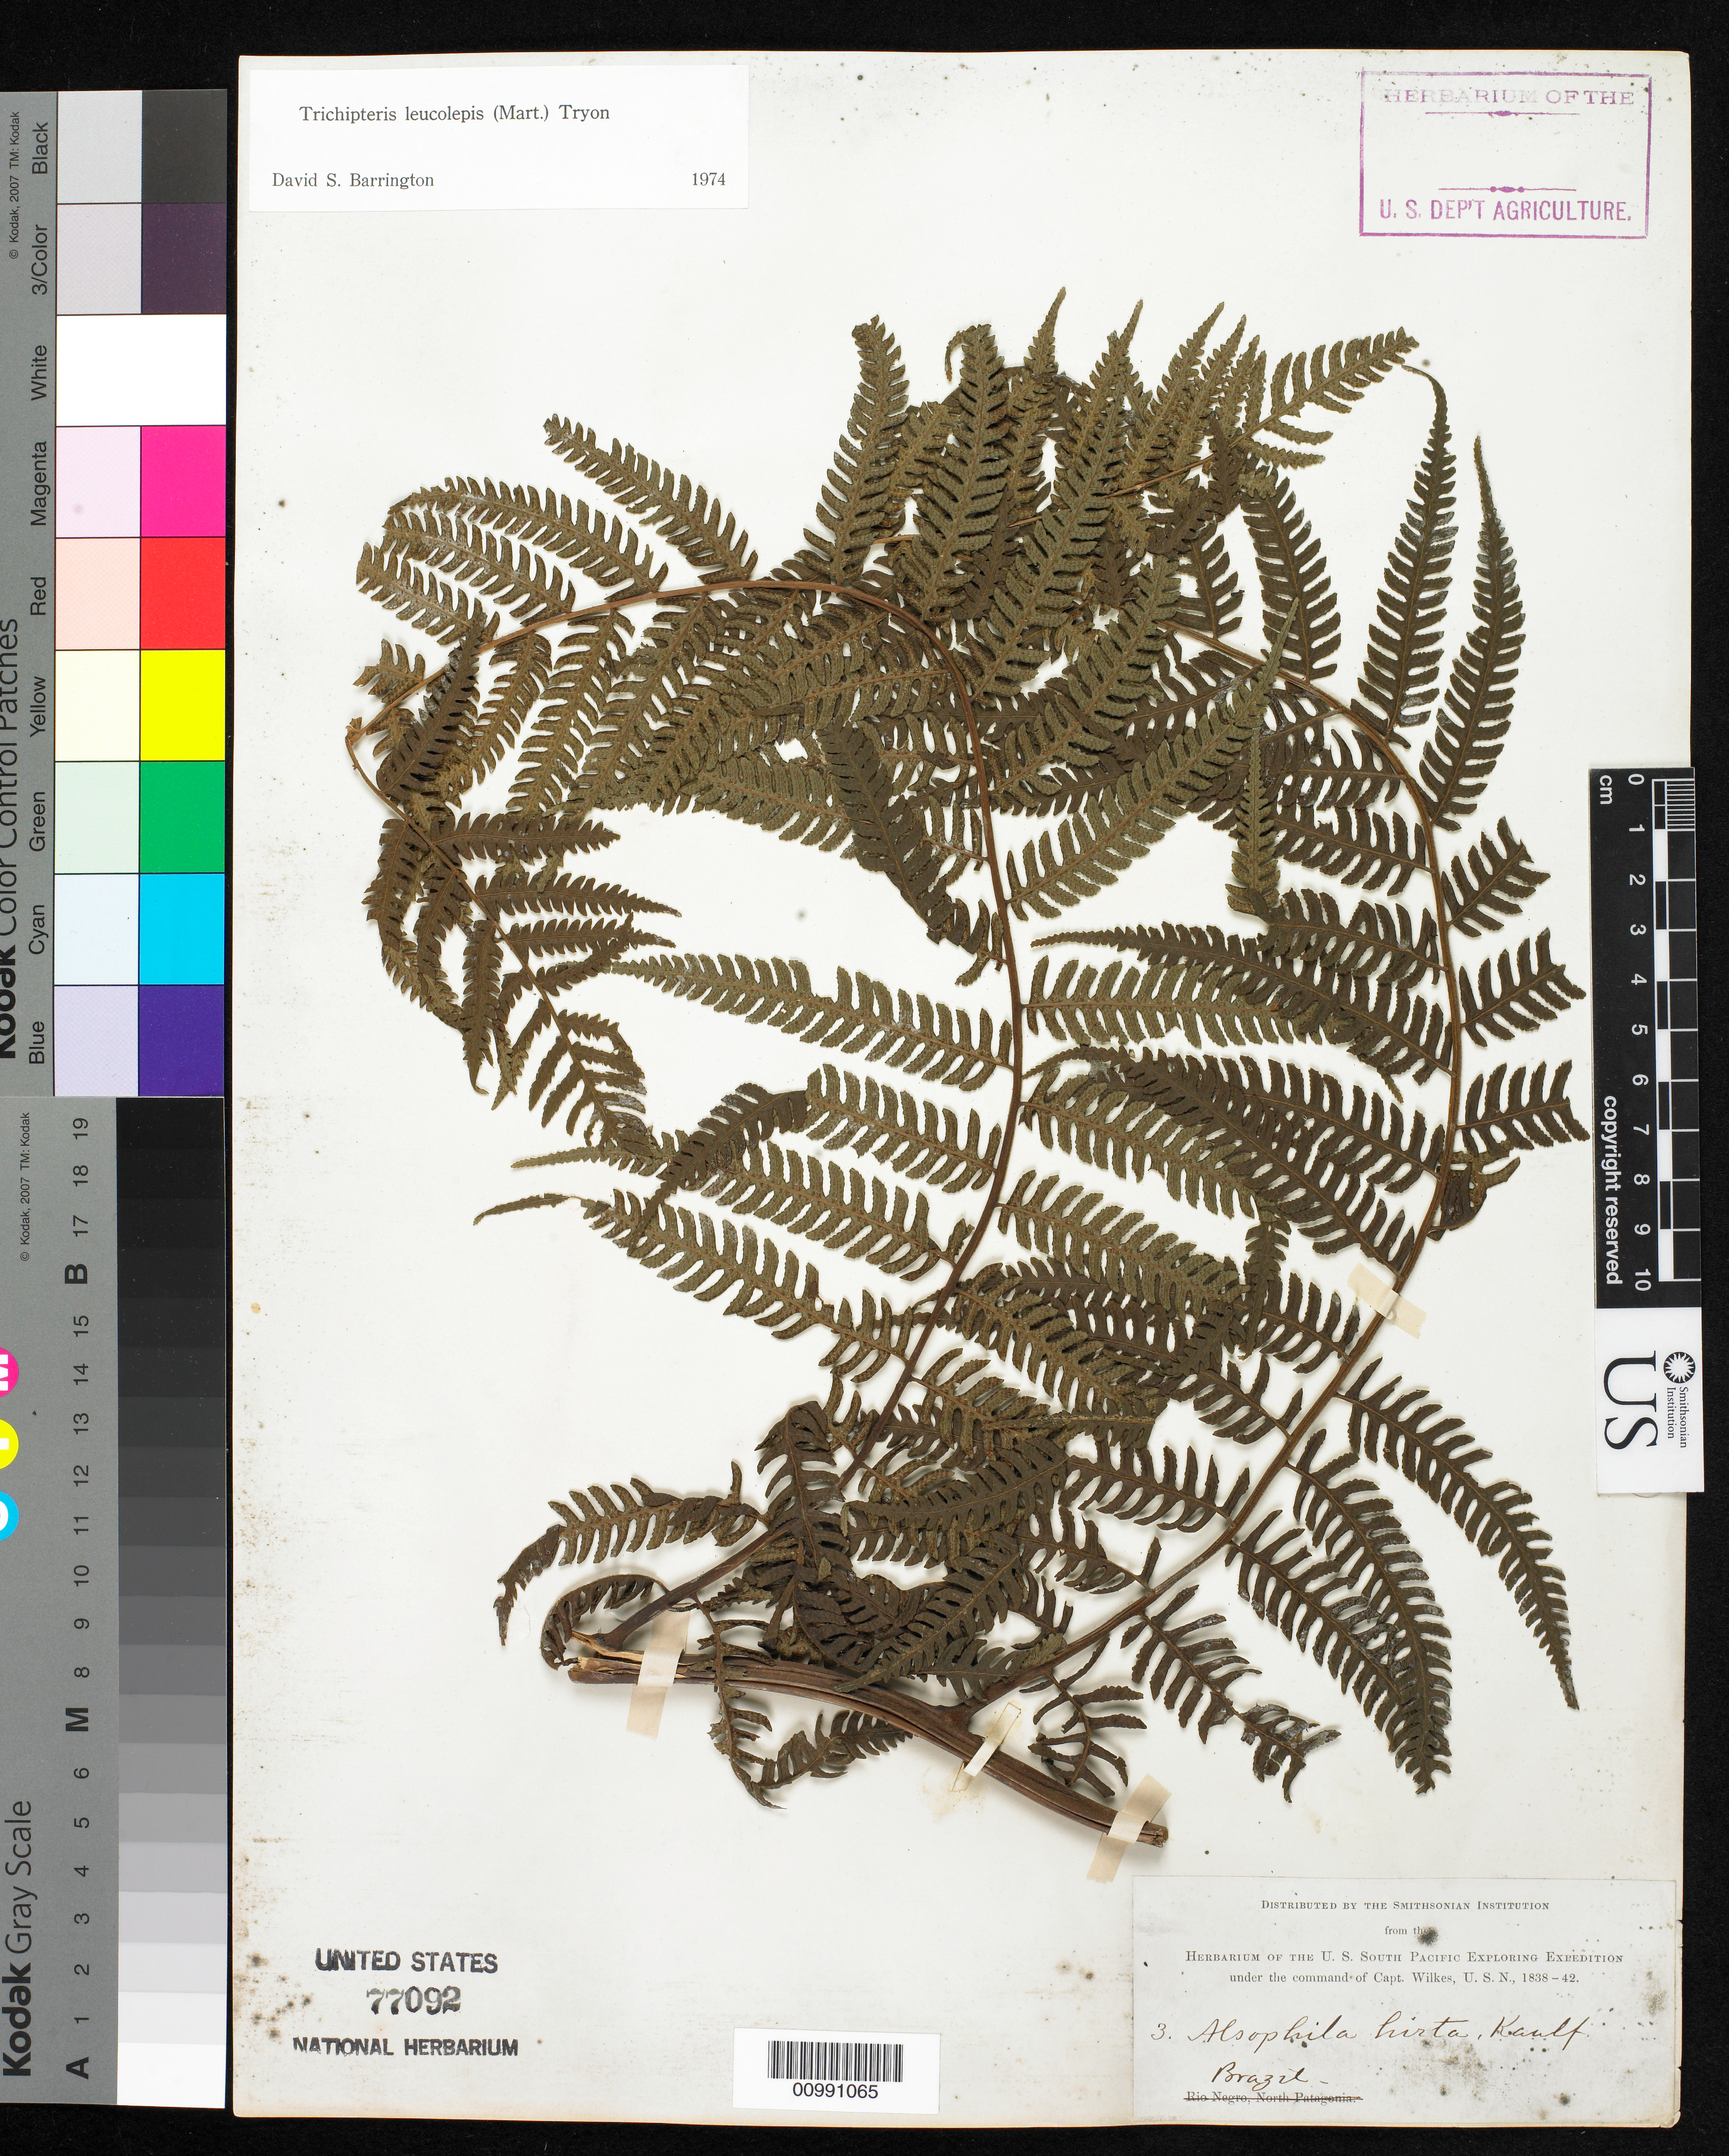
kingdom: Plantae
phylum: Tracheophyta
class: Polypodiopsida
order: Cyatheales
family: Cyatheaceae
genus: Cyathea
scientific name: Cyathea axillaris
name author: (Fée) Lellinger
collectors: Wilkes Explor. Exped.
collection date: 1838/1842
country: Brazil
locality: Brazil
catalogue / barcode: US 77092